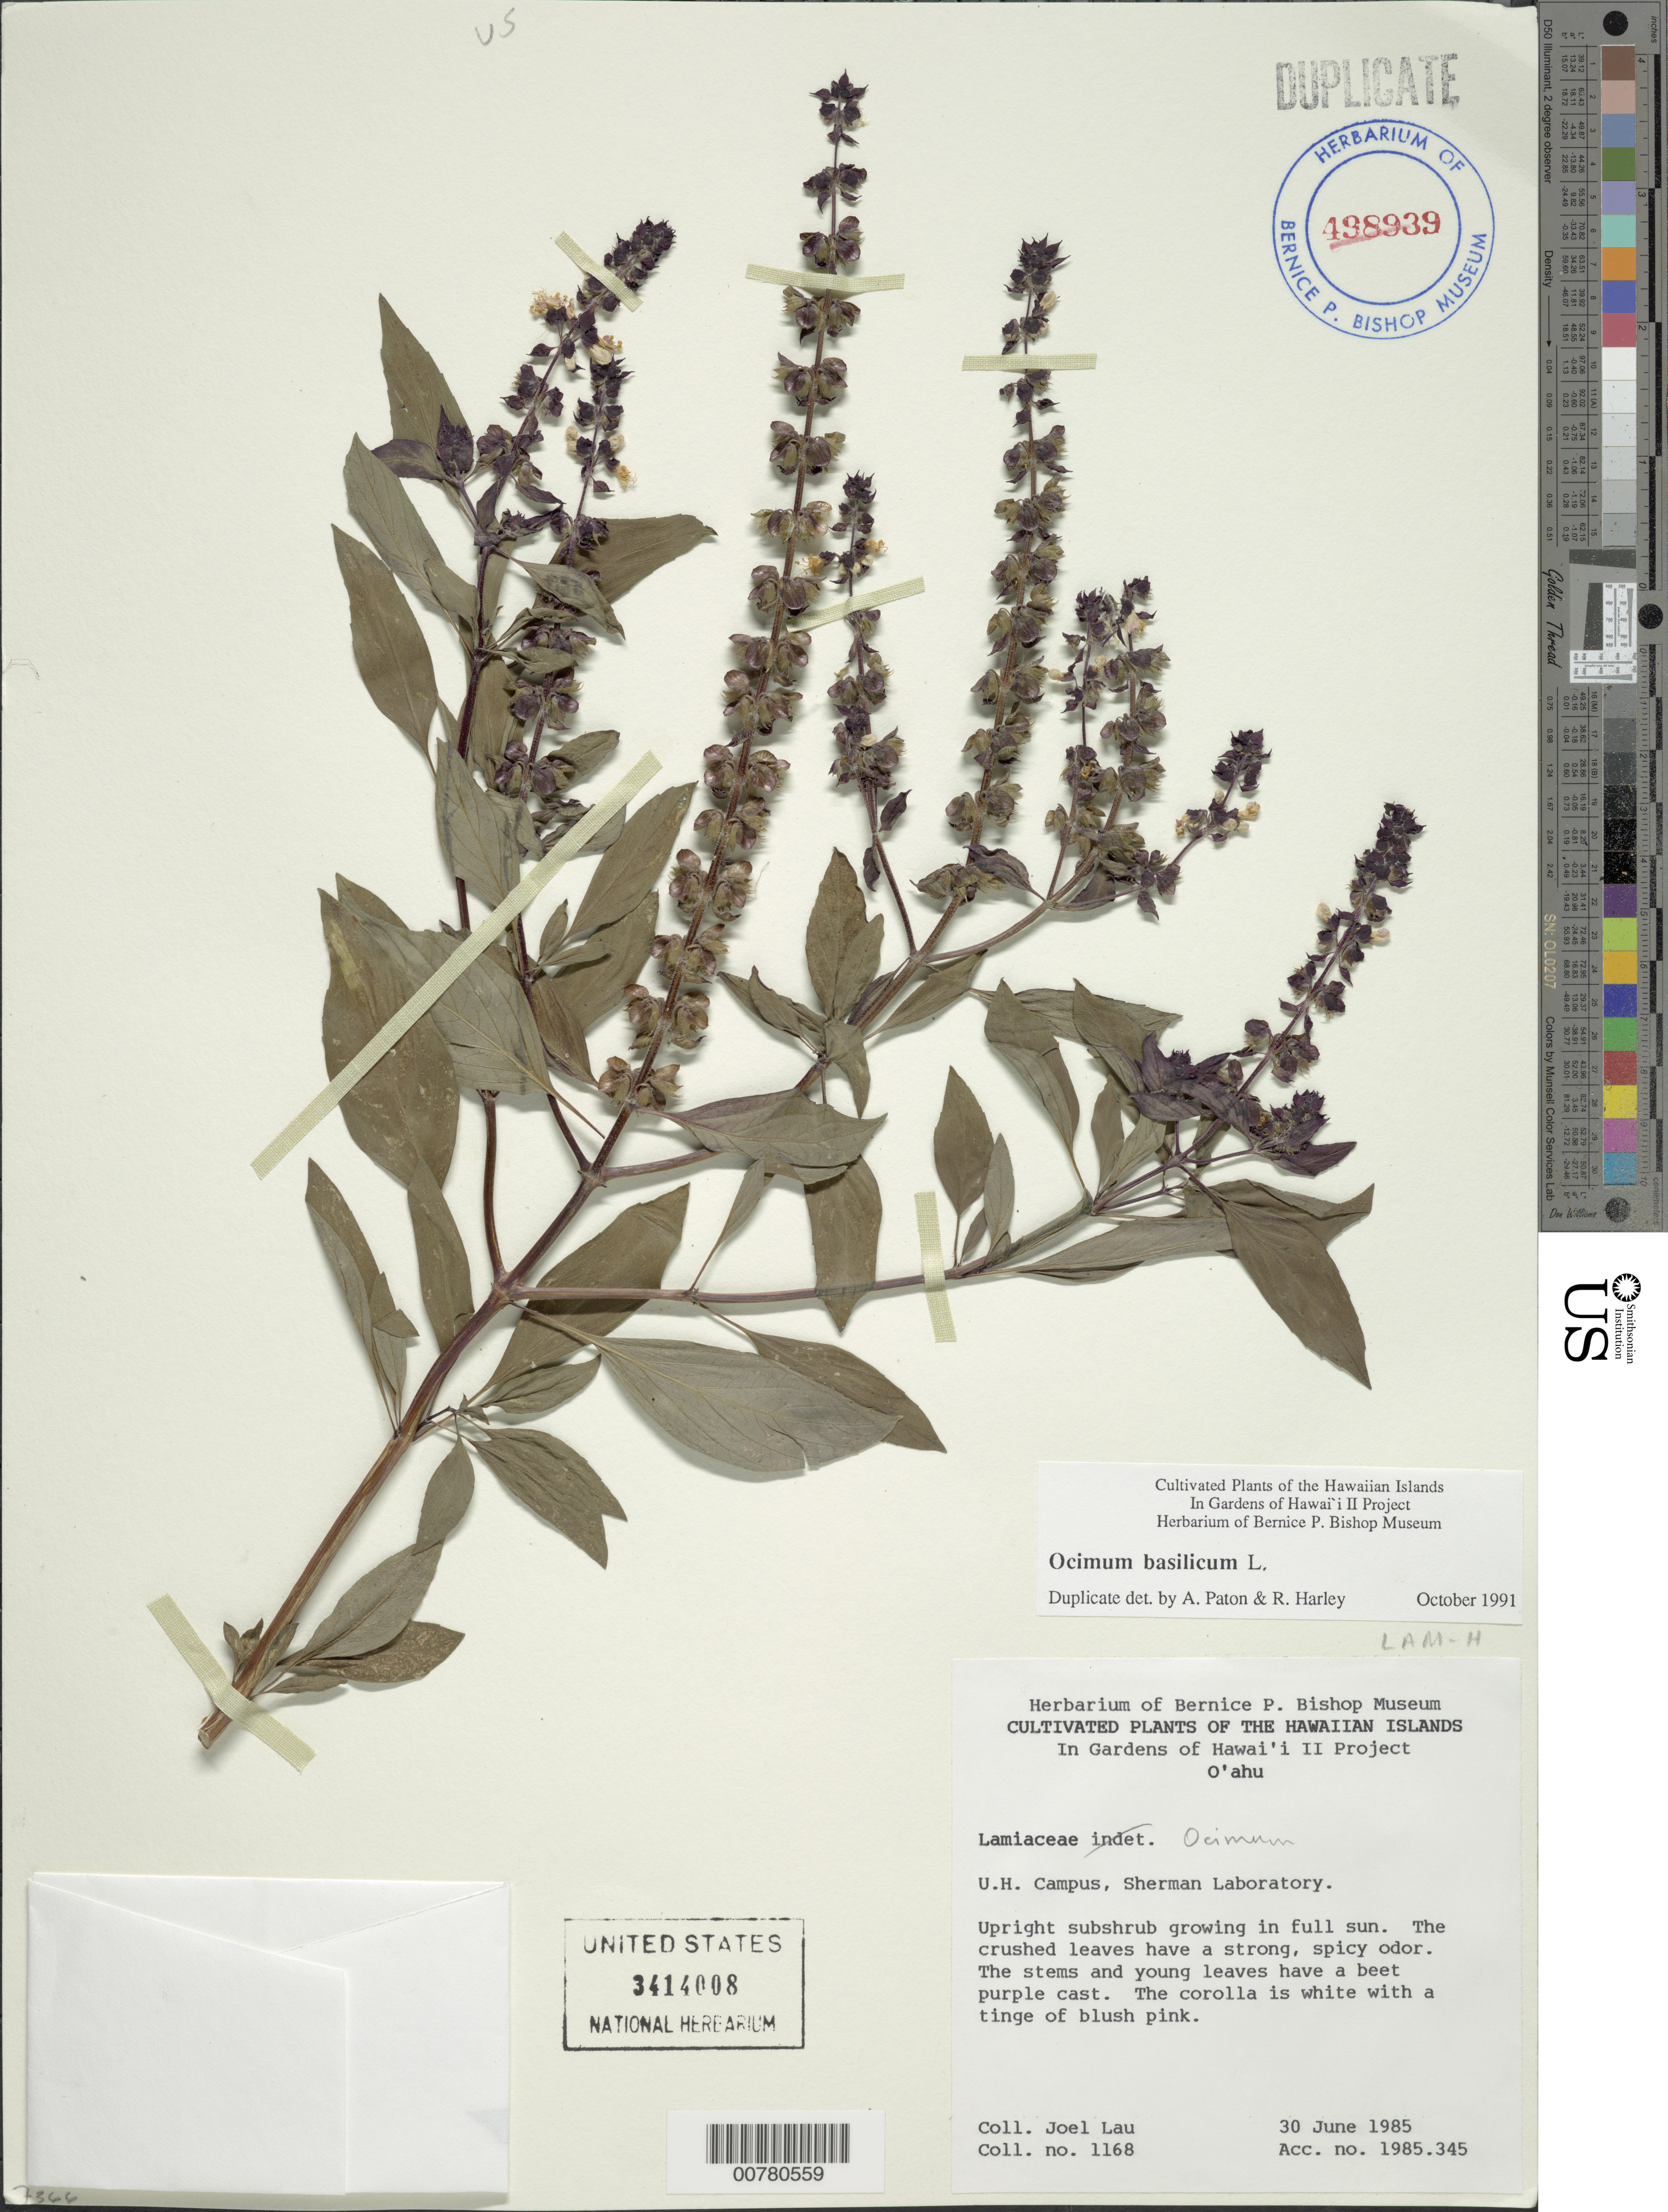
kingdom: Plantae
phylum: Tracheophyta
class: Magnoliopsida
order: Lamiales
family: Lamiaceae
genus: Ocimum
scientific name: Ocimum basilicum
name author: L.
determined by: Paton, A.; Harley, R. M.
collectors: J. Lau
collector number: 1168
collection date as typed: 30 Jun 1985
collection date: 1985-06-30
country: United States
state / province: Hawaii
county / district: Honolulu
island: Oahu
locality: UH campus, Sherman Laboratory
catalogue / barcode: US 3414008